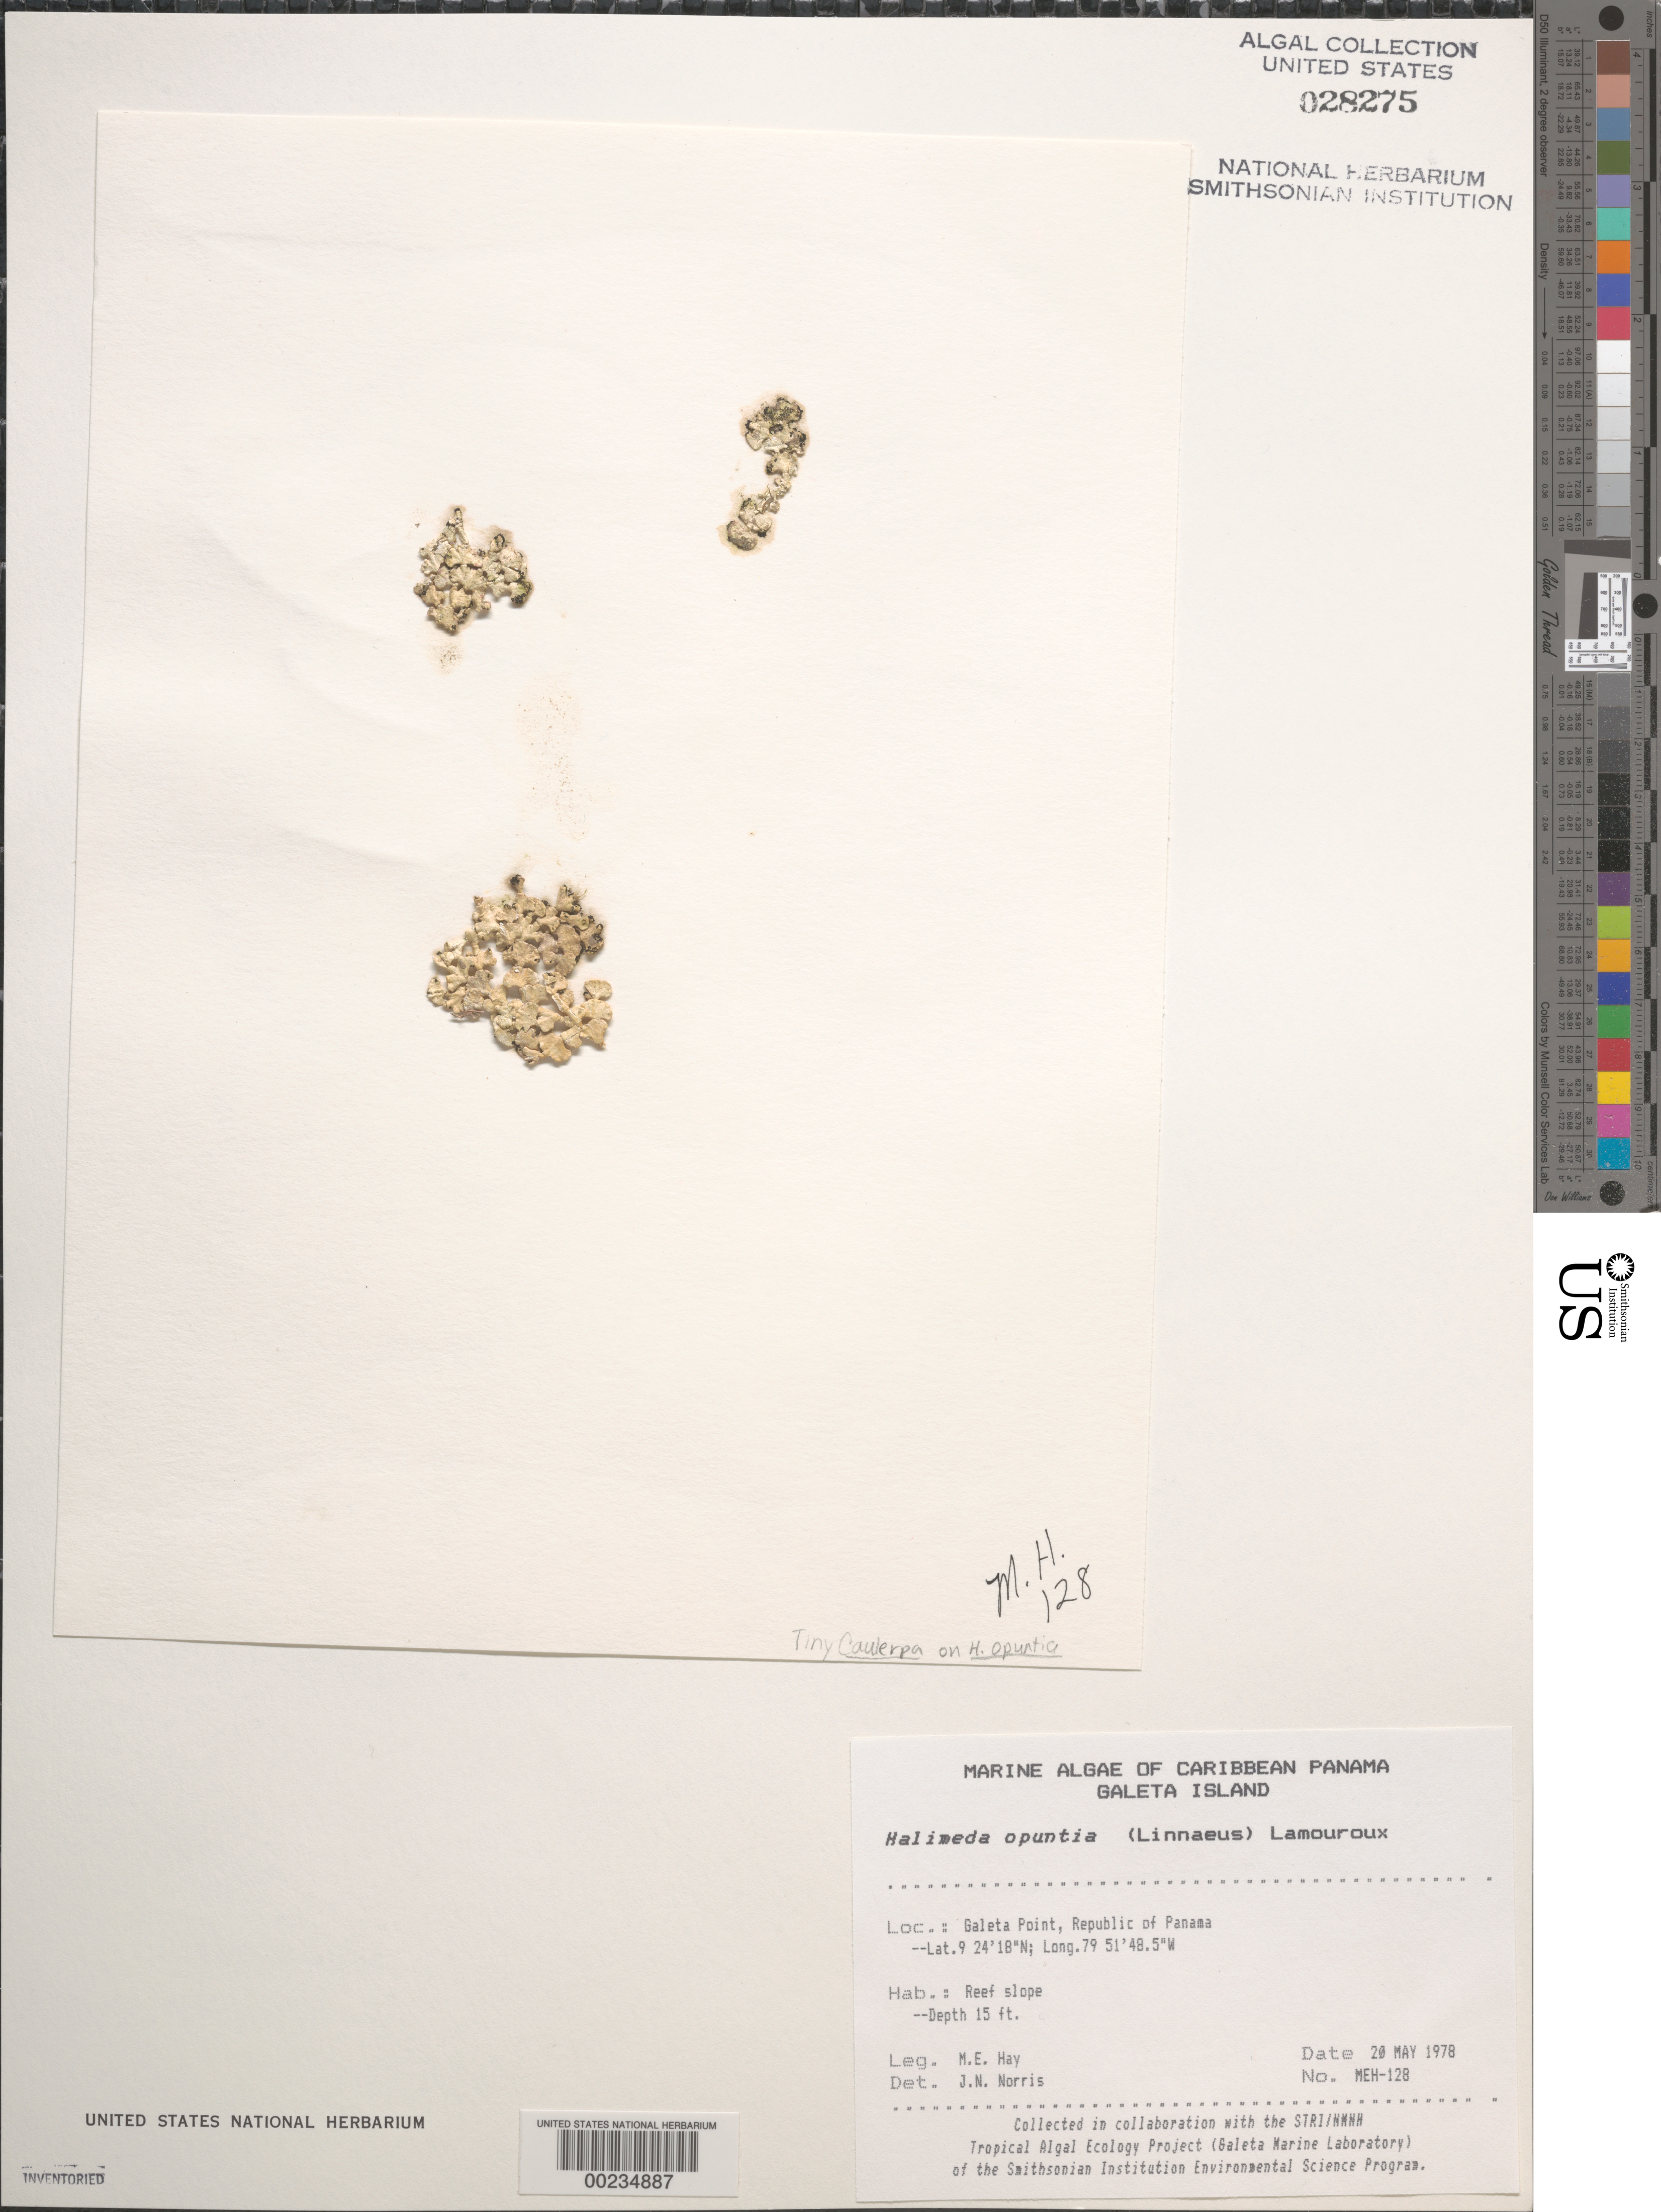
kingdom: Plantae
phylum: Chlorophyta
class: Ulvophyceae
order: Bryopsidales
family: Halimedaceae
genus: Halimeda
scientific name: Halimeda opuntia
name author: (L.) J.V.Lamouroux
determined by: Norris, James N.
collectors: M. E. Hay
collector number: MEH-128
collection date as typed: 20 May 1978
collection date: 1978-05-20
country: Panama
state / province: Colón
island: Galeta Island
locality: Galeta Point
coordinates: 9 24' 18" N, 79 51' 48.5" W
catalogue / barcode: US 28275